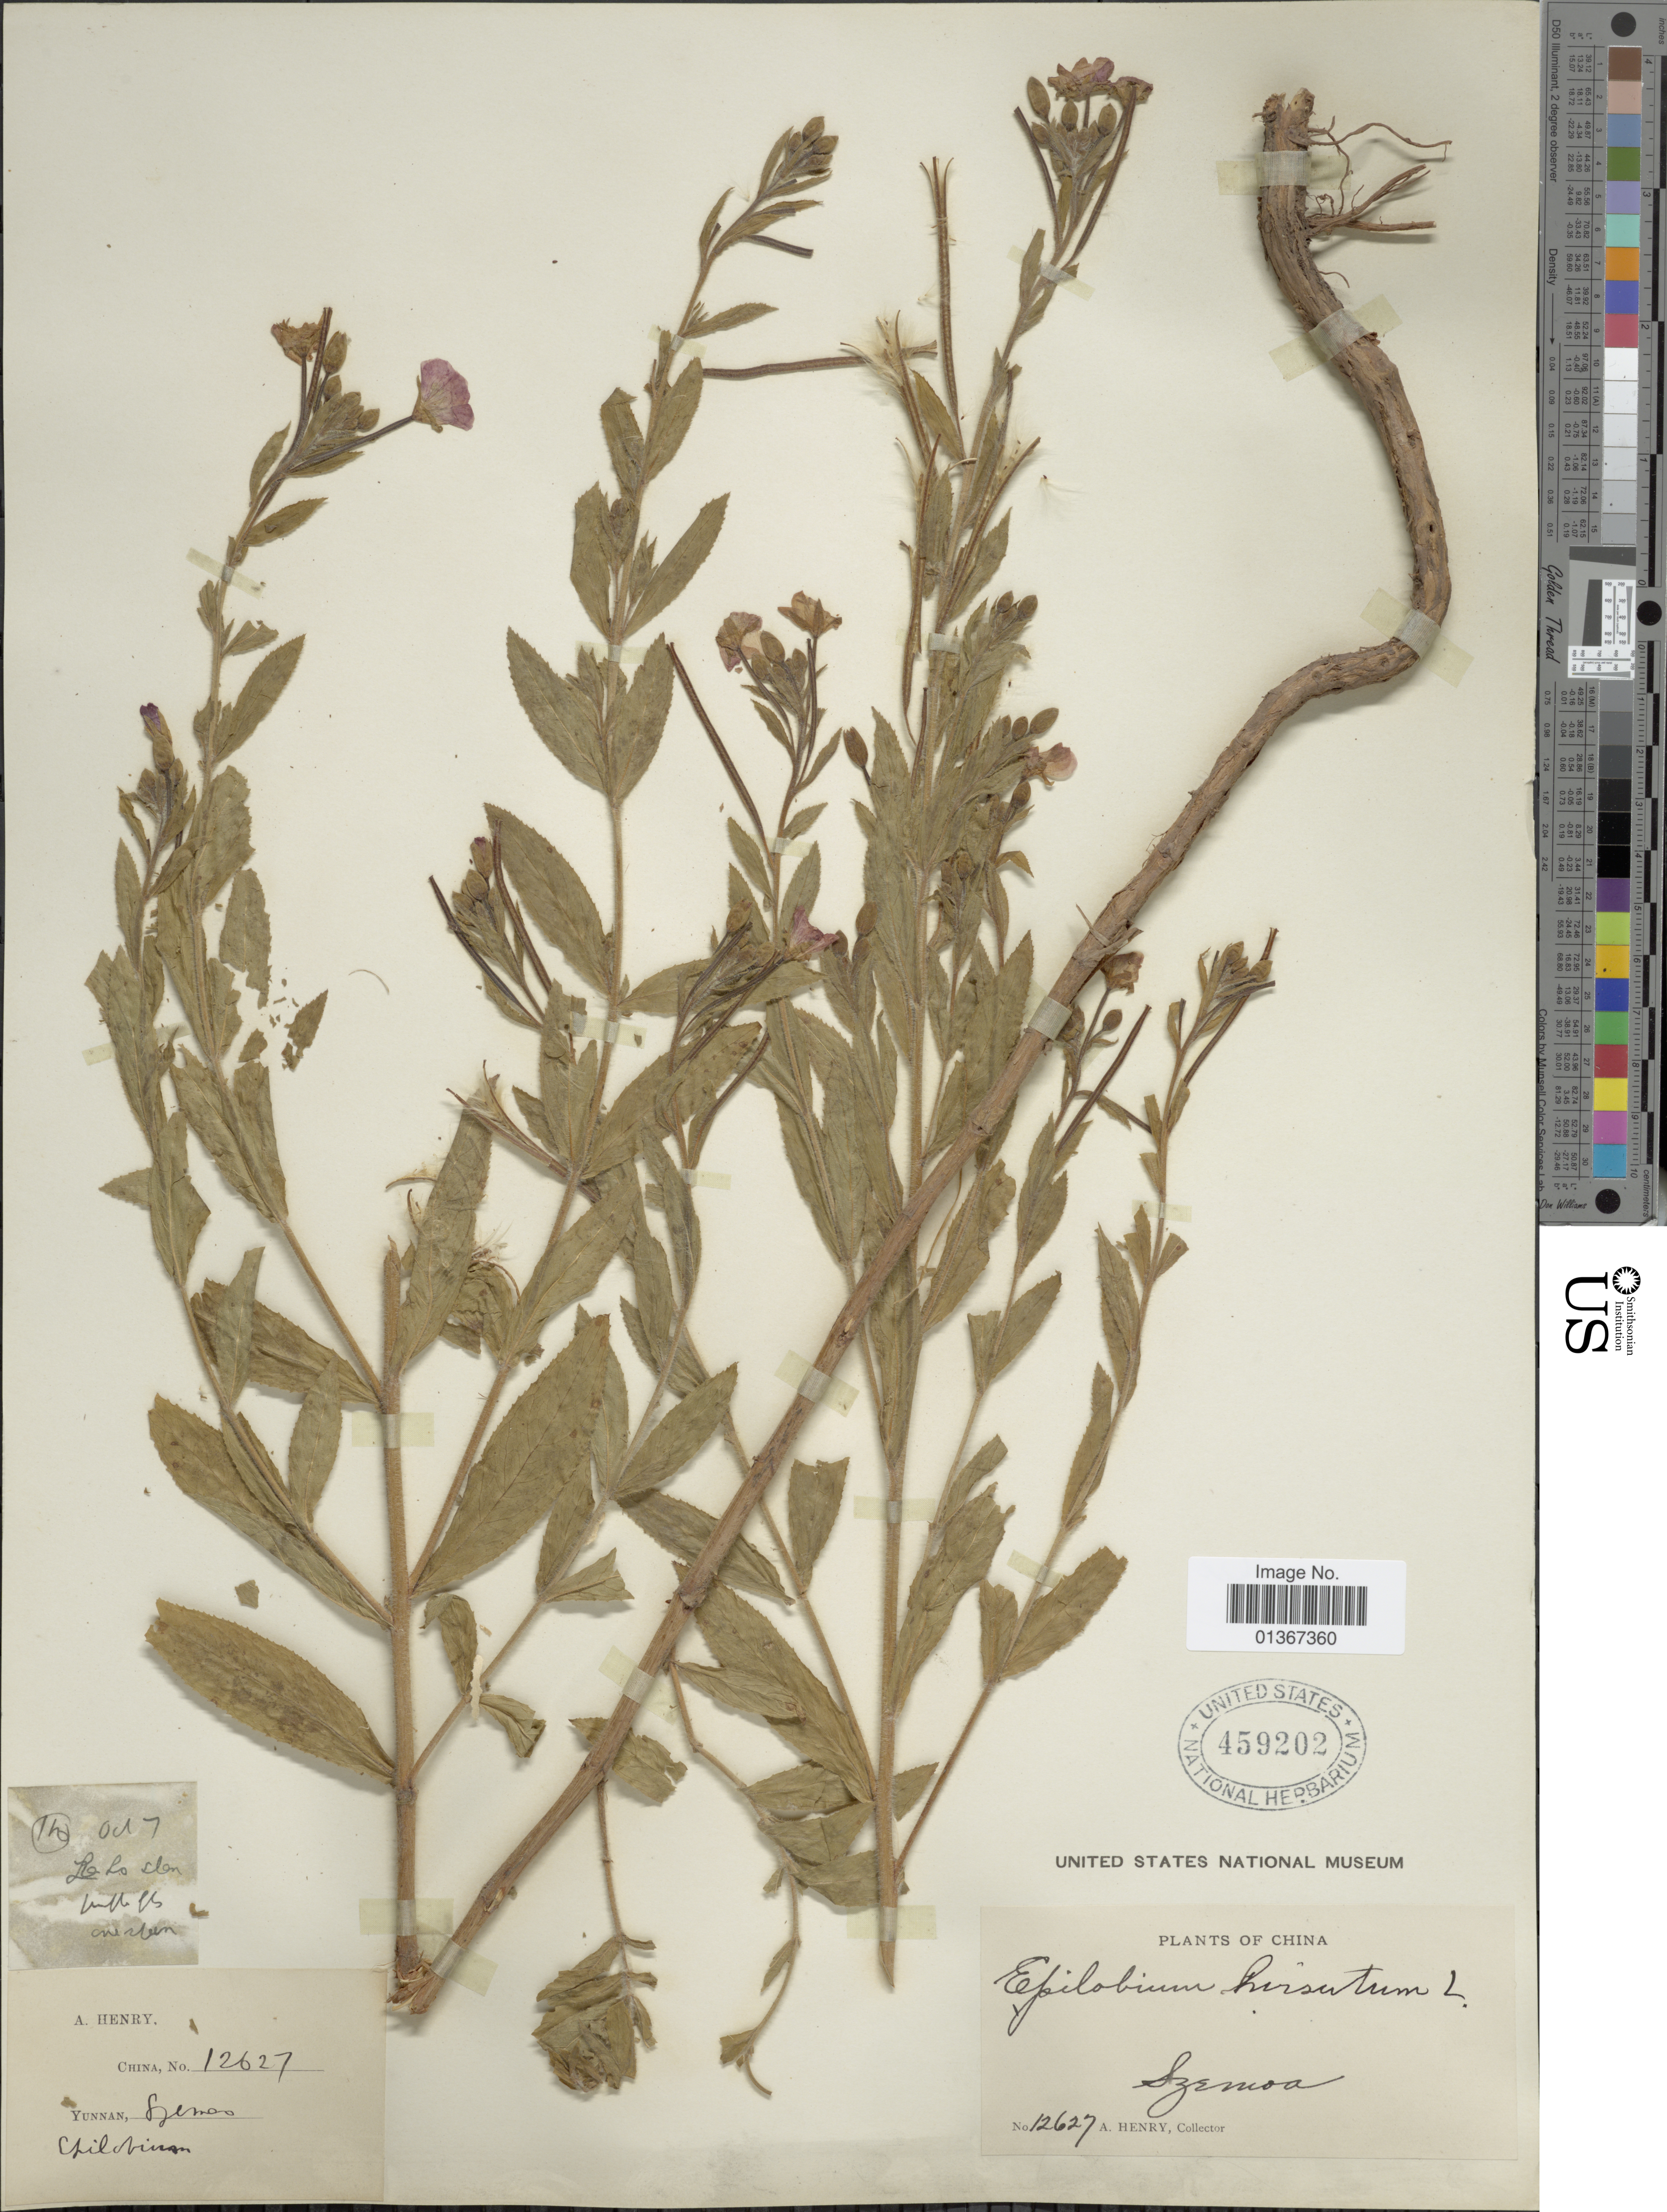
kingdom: Plantae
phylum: Tracheophyta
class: Magnoliopsida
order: Myrtales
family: Onagraceae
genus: Epilobium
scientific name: Epilobium hirsutum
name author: L.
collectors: A. Henry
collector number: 12627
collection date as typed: Oct 7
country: China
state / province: Yunnan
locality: Szemao. Le Lo shen. Ho.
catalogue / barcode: US 459202